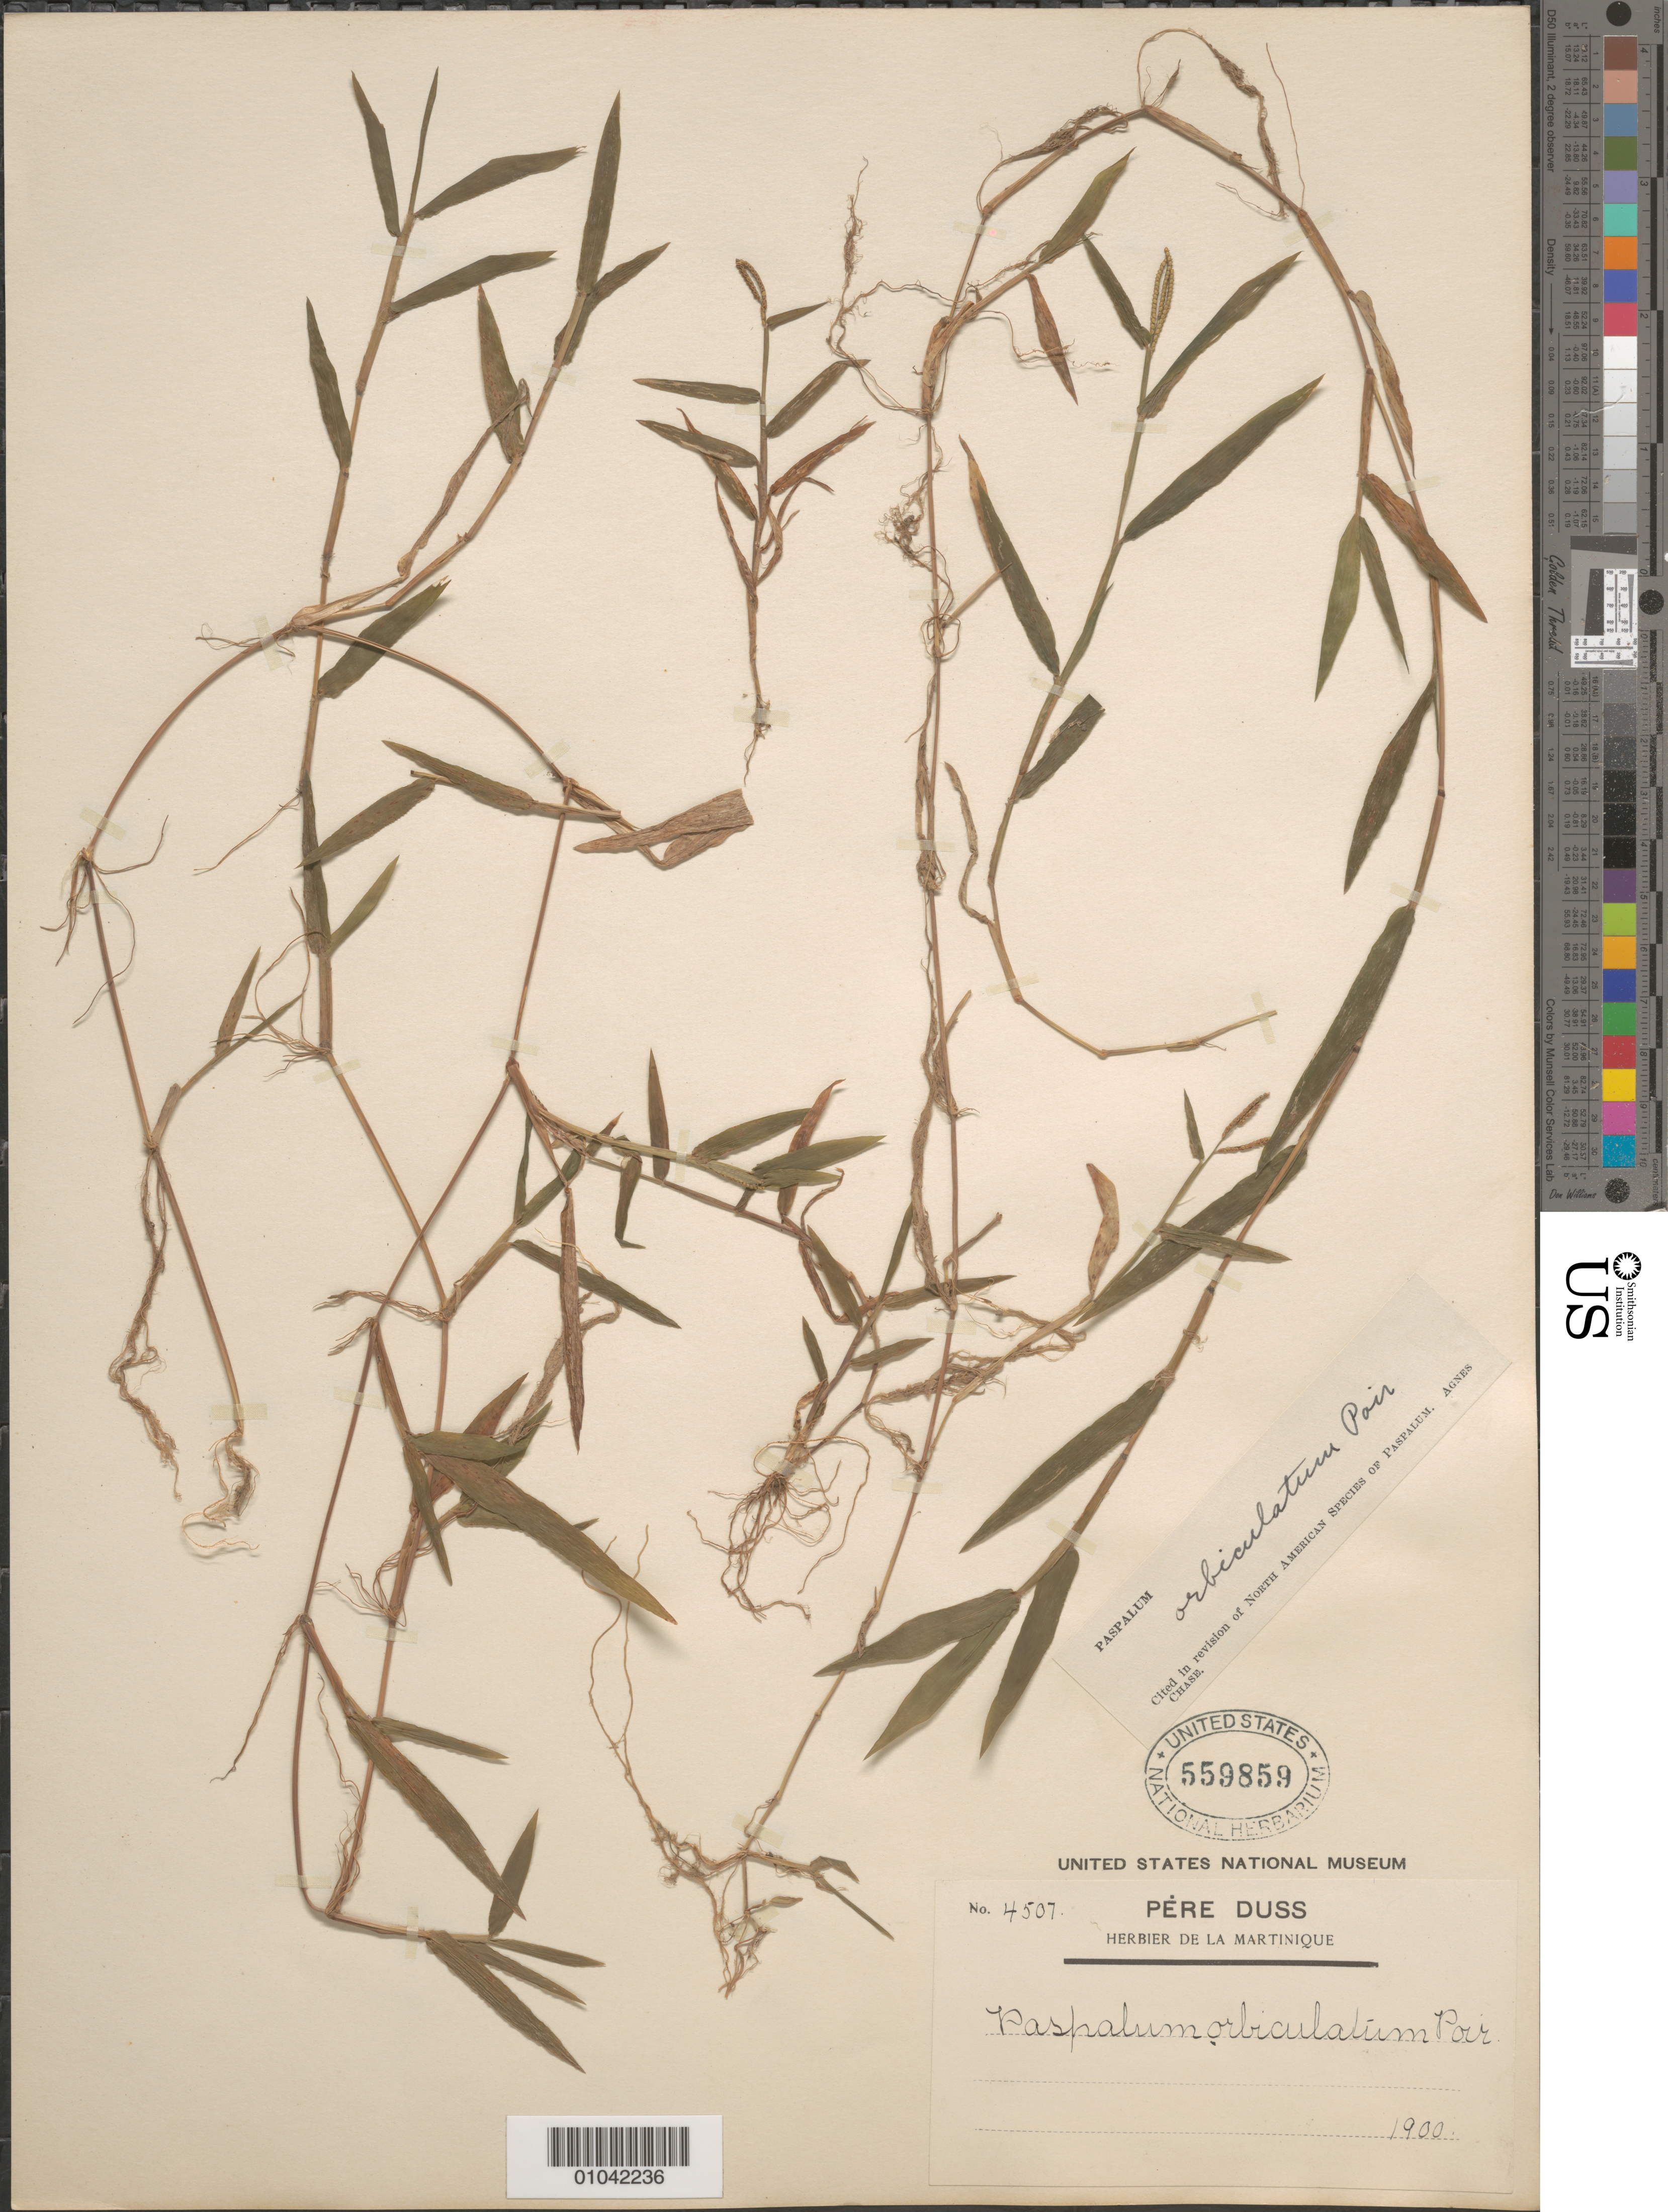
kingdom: Plantae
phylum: Tracheophyta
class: Liliopsida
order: Poales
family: Poaceae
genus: Paspalum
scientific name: Paspalum orbiculatum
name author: Poir.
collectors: Père Duss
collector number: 4507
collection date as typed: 1900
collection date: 1900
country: Martinique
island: Martinique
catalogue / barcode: US 559859